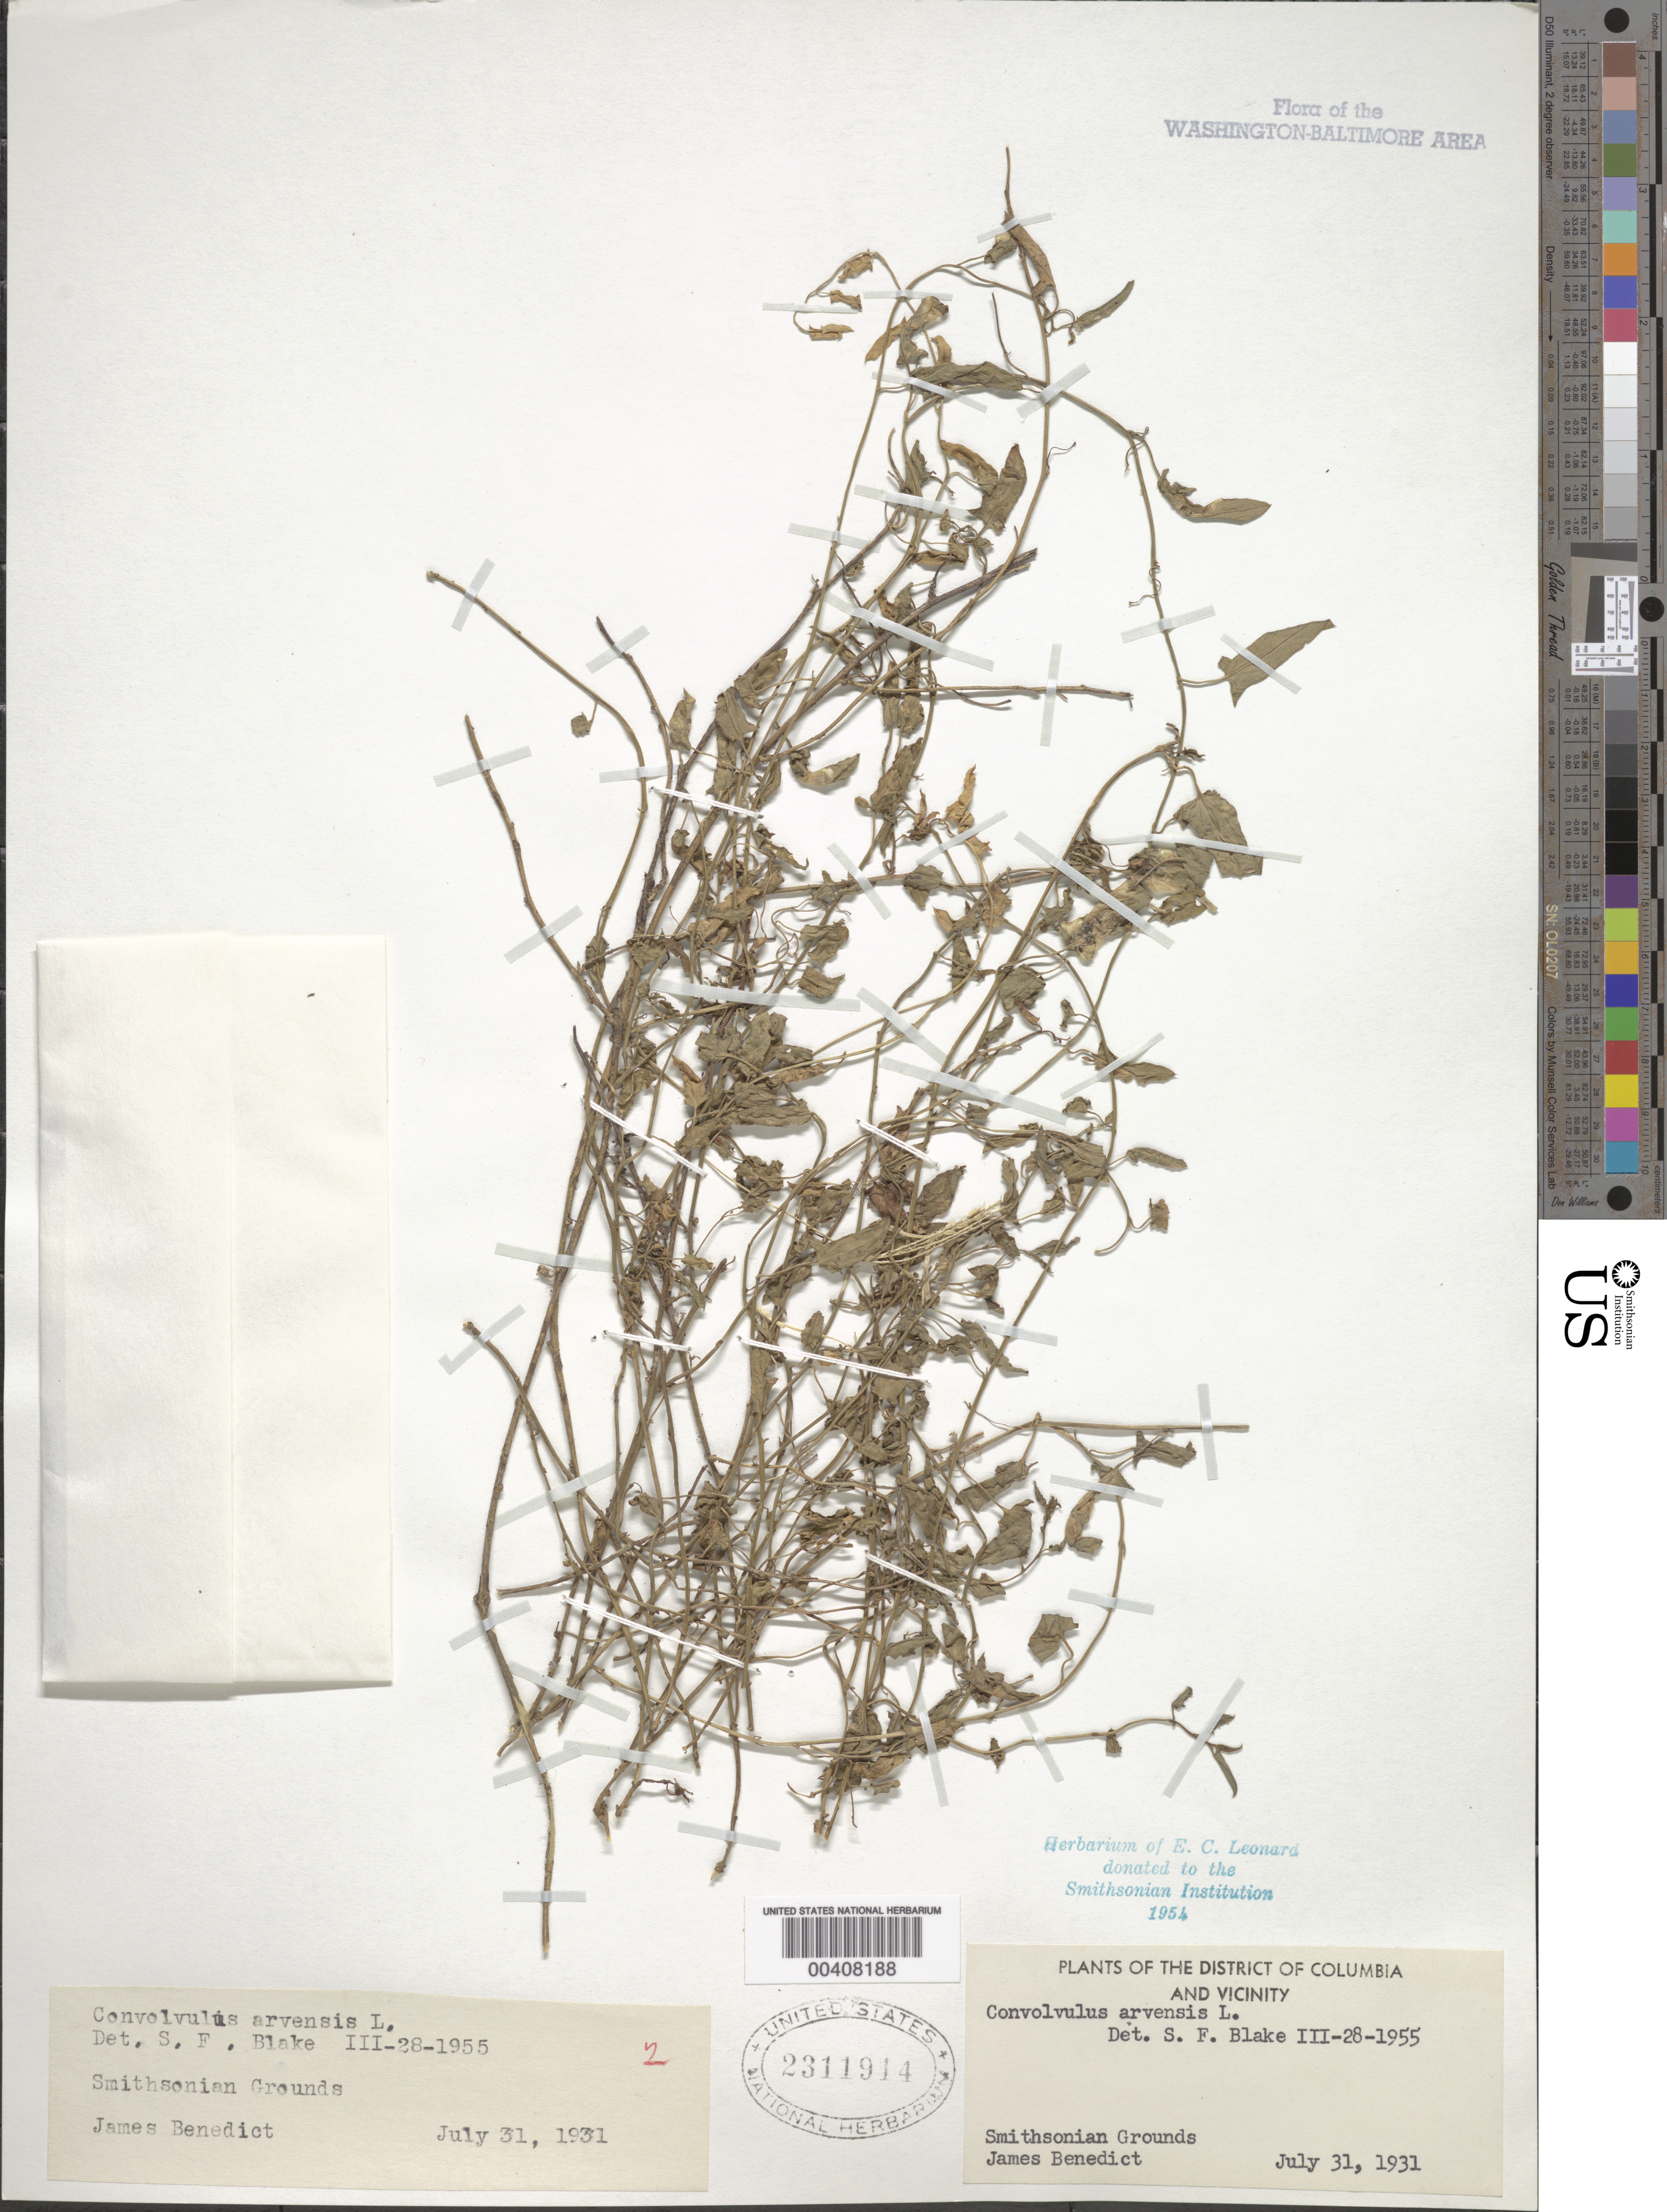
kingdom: Plantae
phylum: Tracheophyta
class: Magnoliopsida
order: Solanales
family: Convolvulaceae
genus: Convolvulus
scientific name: Convolvulus arvensis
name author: L.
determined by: Blake, Sydney F.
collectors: J. E. Benedict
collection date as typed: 31 Jul 1931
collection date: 1931-07-31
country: United States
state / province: District of Columbia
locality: Smithsonian grounds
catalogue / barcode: US 2311914